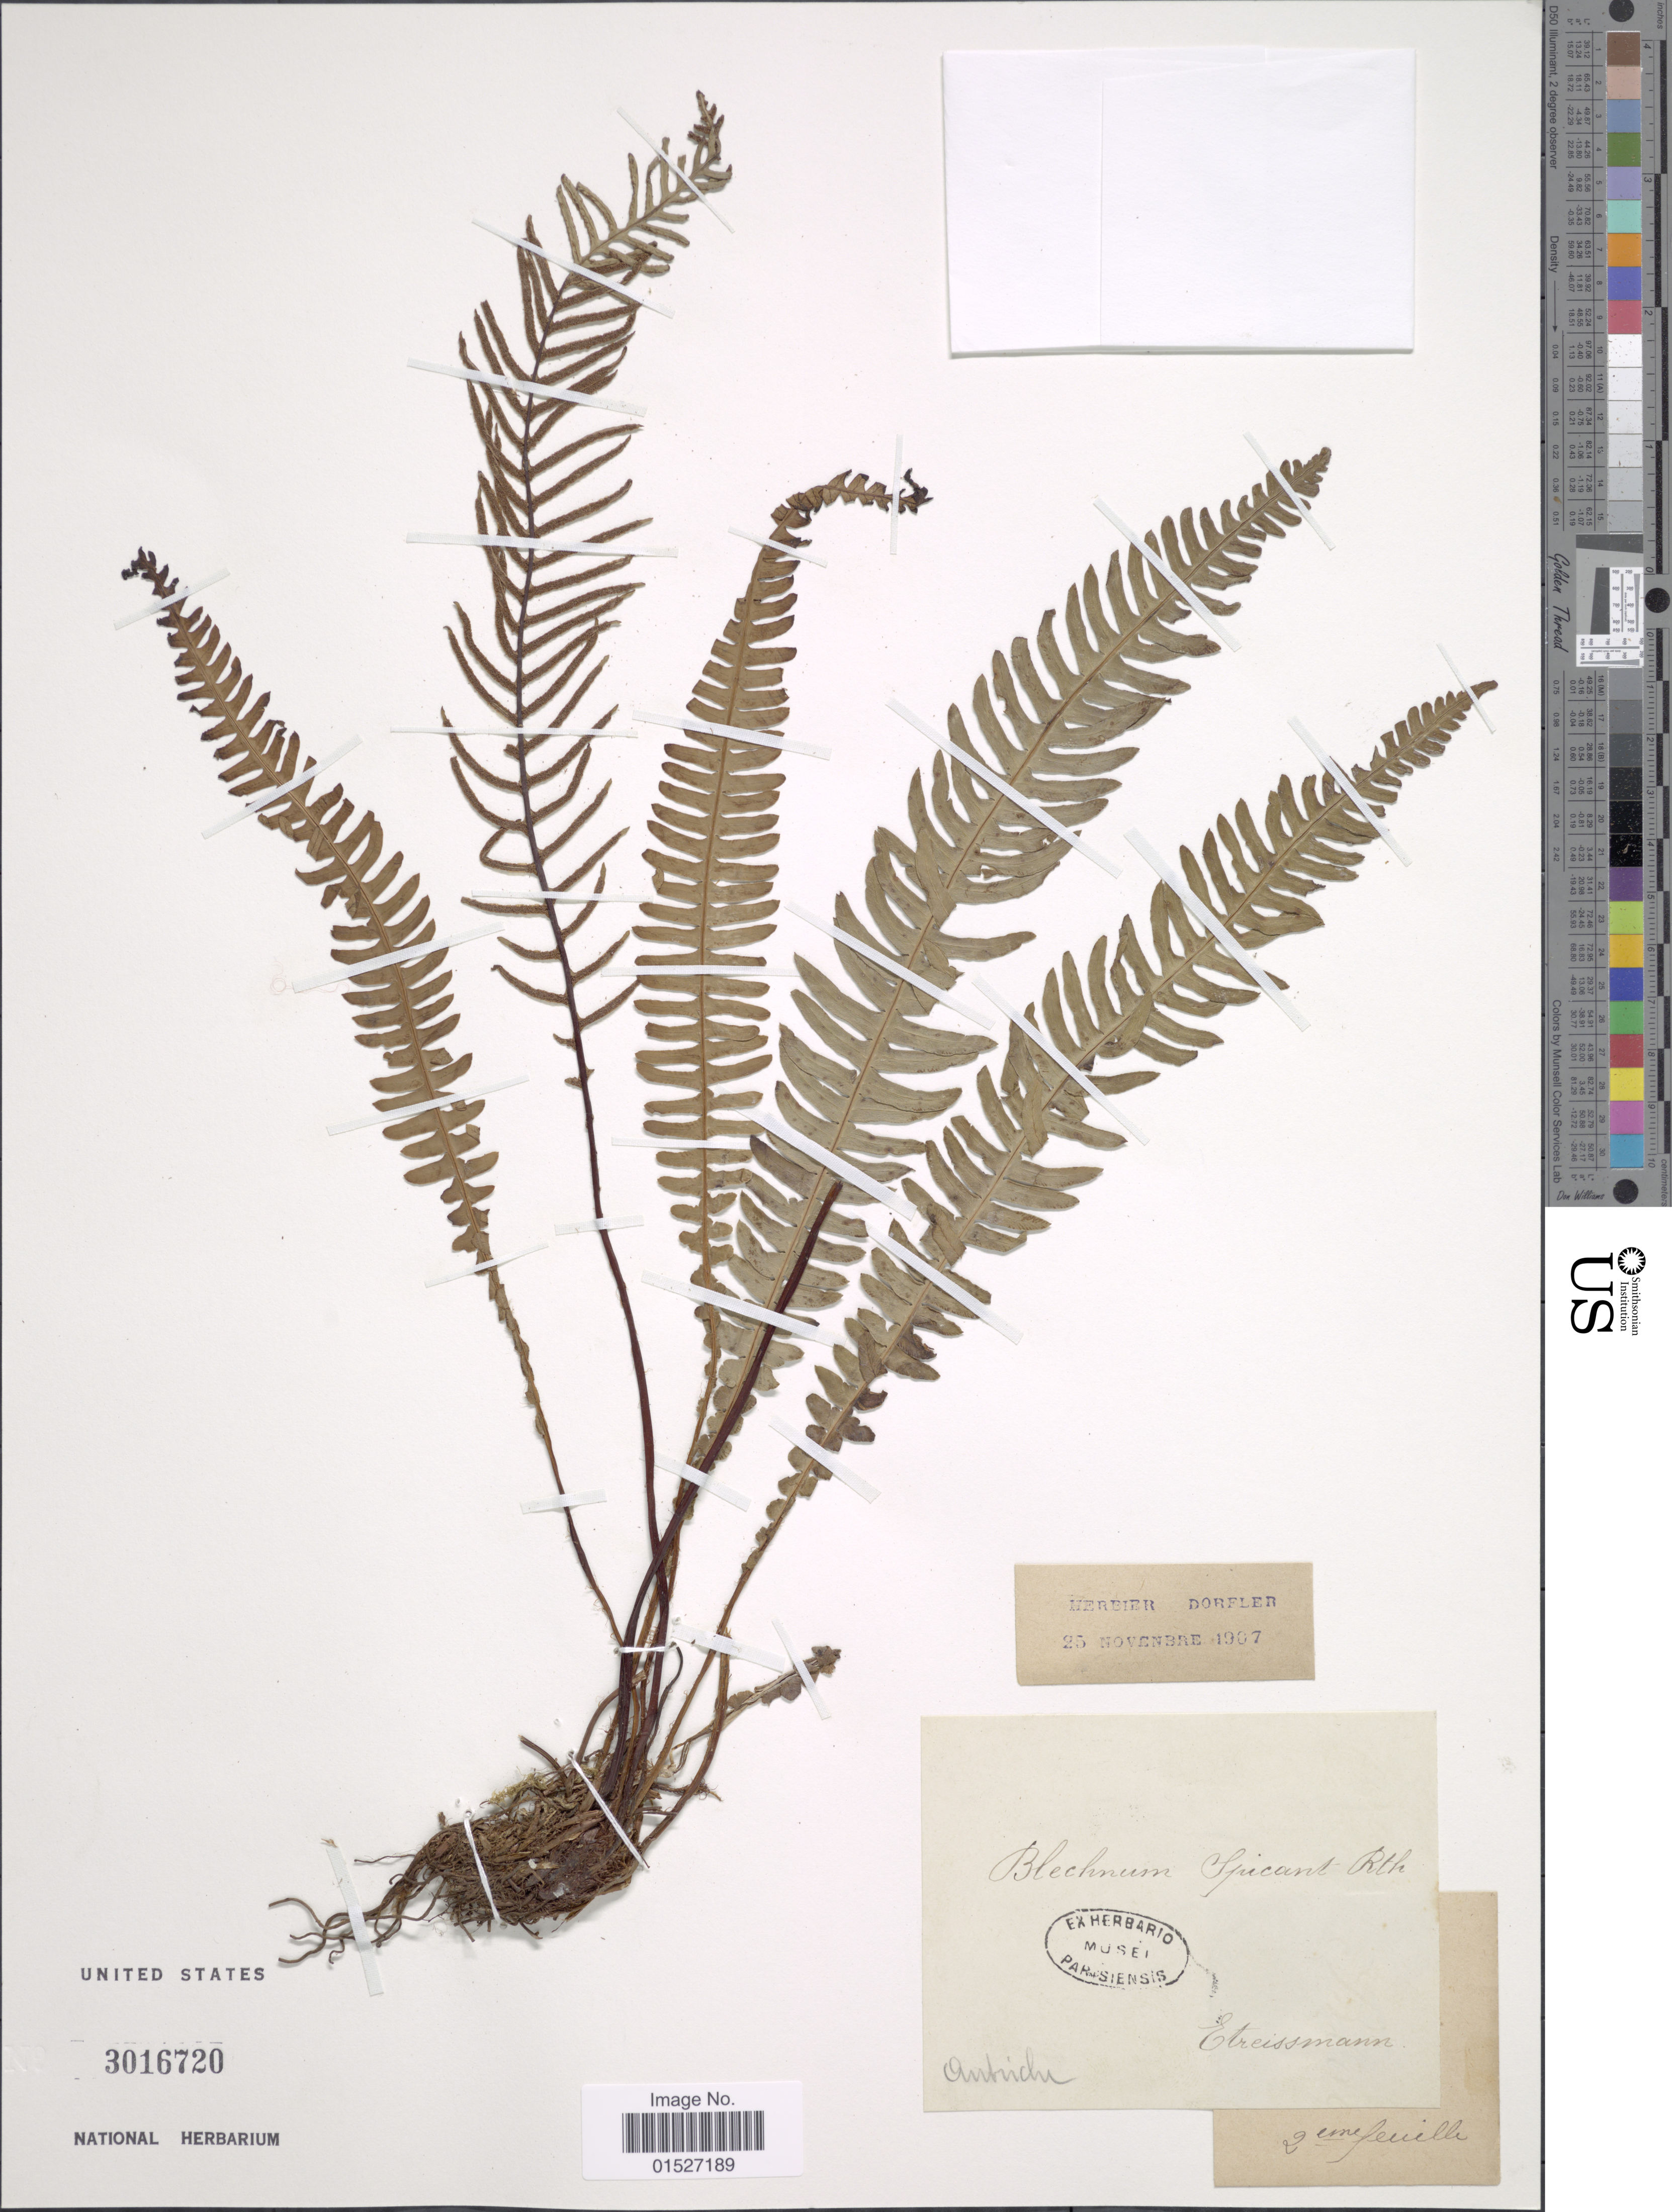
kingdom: Plantae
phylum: Tracheophyta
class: Polypodiopsida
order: Polypodiales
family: Blechnaceae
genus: Blechnum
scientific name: Blechnum spicant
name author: (L.) Sm.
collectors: Streimann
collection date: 1907-11-25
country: Austria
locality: Austrich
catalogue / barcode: US 3016720